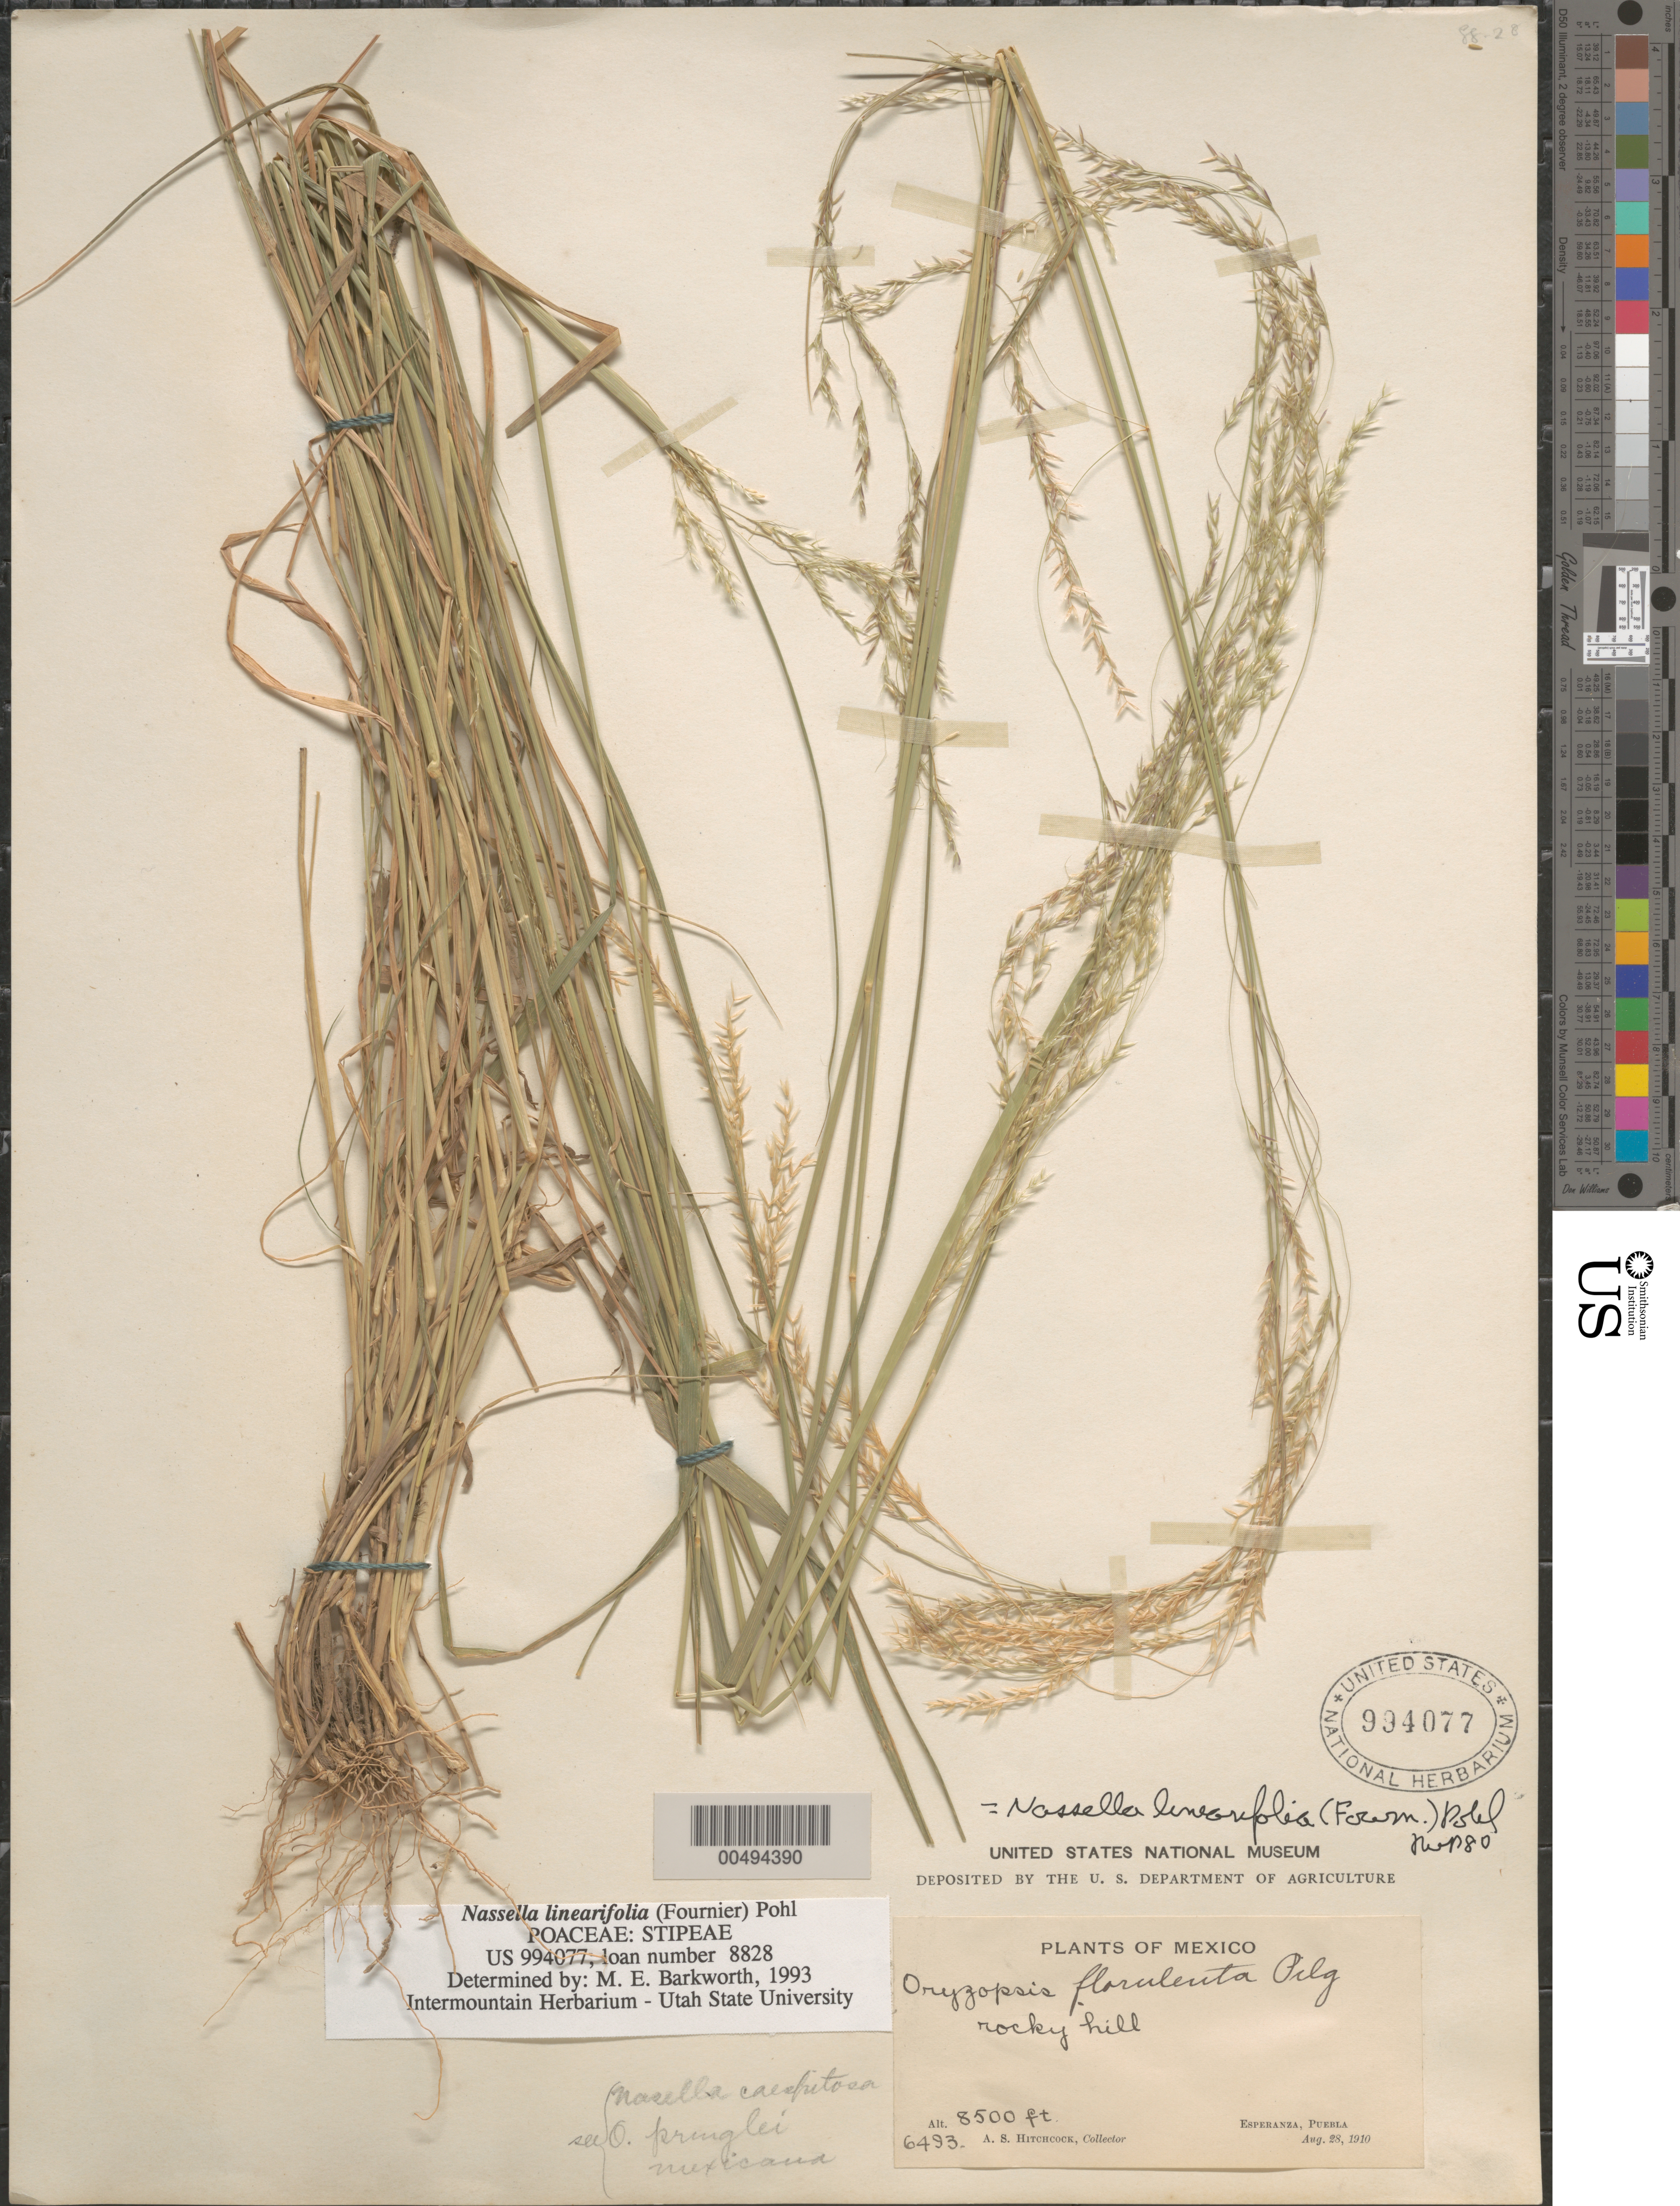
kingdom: Plantae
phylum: Tracheophyta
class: Liliopsida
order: Poales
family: Poaceae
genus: Nassella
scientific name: Nassella linearifolia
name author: (E. Fourn.) R.W. Pohl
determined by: Barkworth, M. E.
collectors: A. S. Hitchcock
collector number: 6493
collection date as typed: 23 Aug 1910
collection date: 1910-08-23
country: Mexico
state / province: Puebla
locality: Esperanza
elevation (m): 2591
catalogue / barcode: US 994077